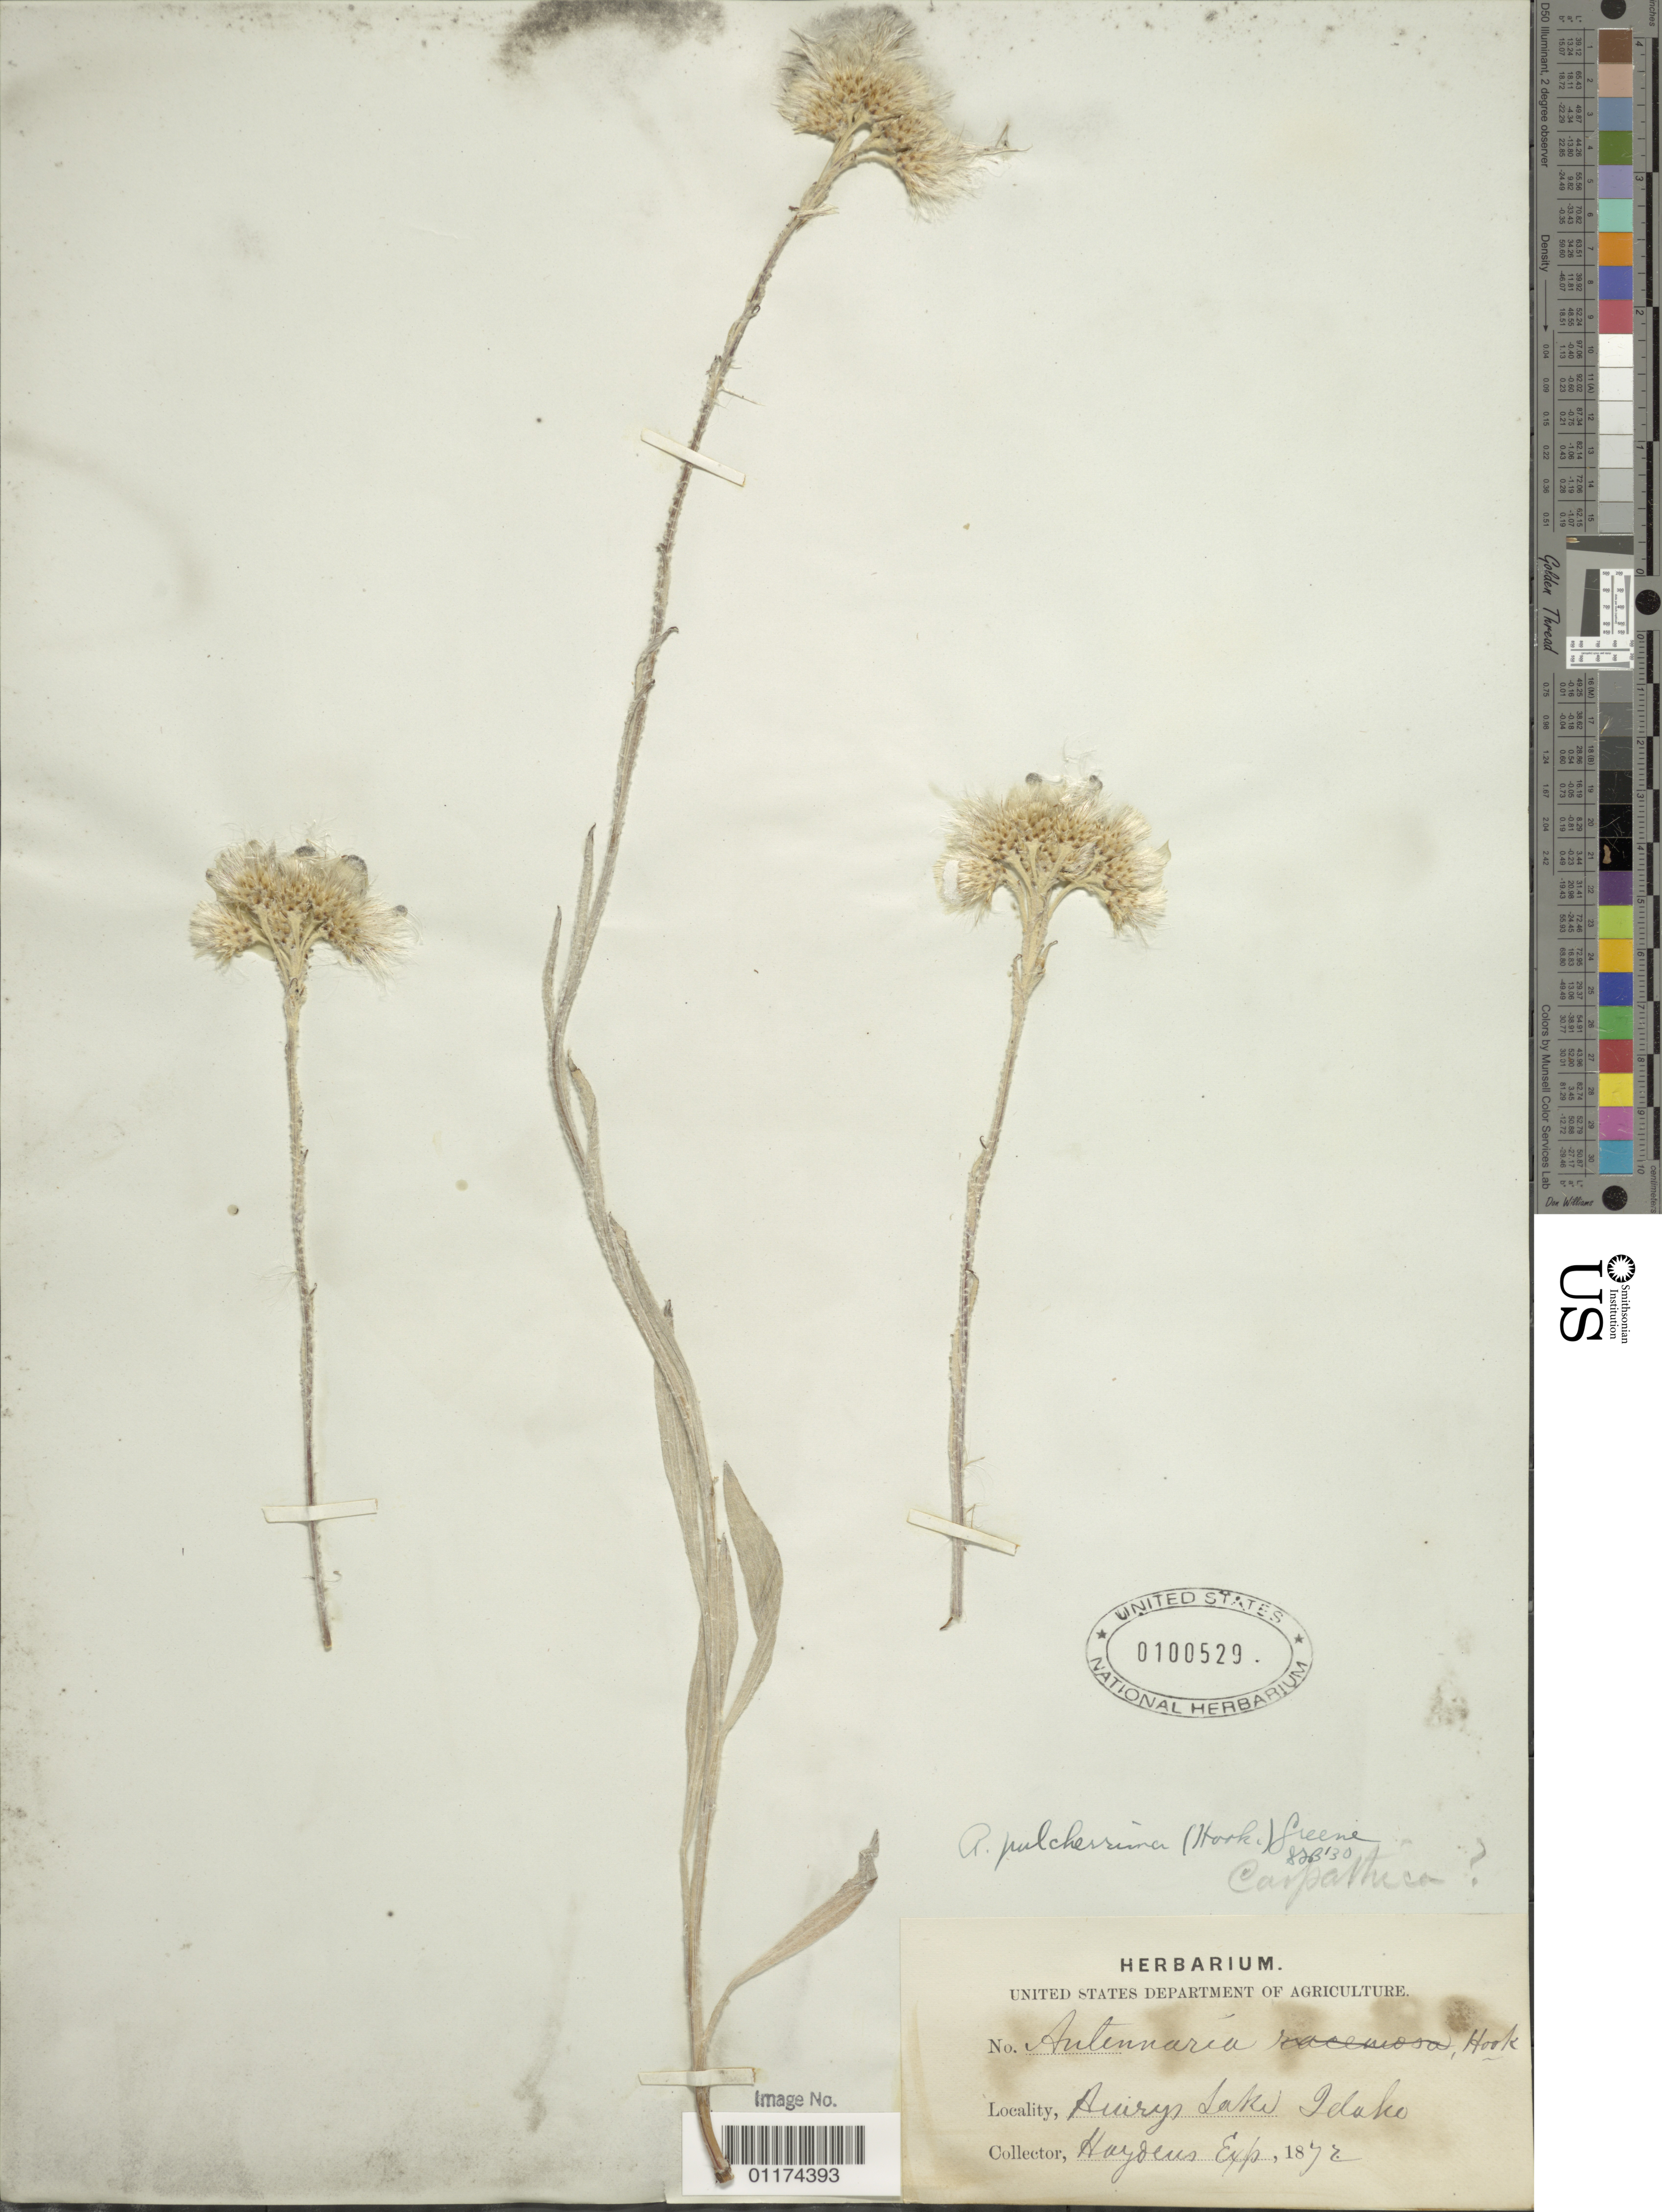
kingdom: Plantae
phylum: Tracheophyta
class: Magnoliopsida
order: Asterales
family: Asteraceae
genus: Antennaria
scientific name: Antennaria pulcherrima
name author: (Hook.) Greene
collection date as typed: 1872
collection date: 1872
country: United States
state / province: Idaho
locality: Henry's Lake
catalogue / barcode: US 100529